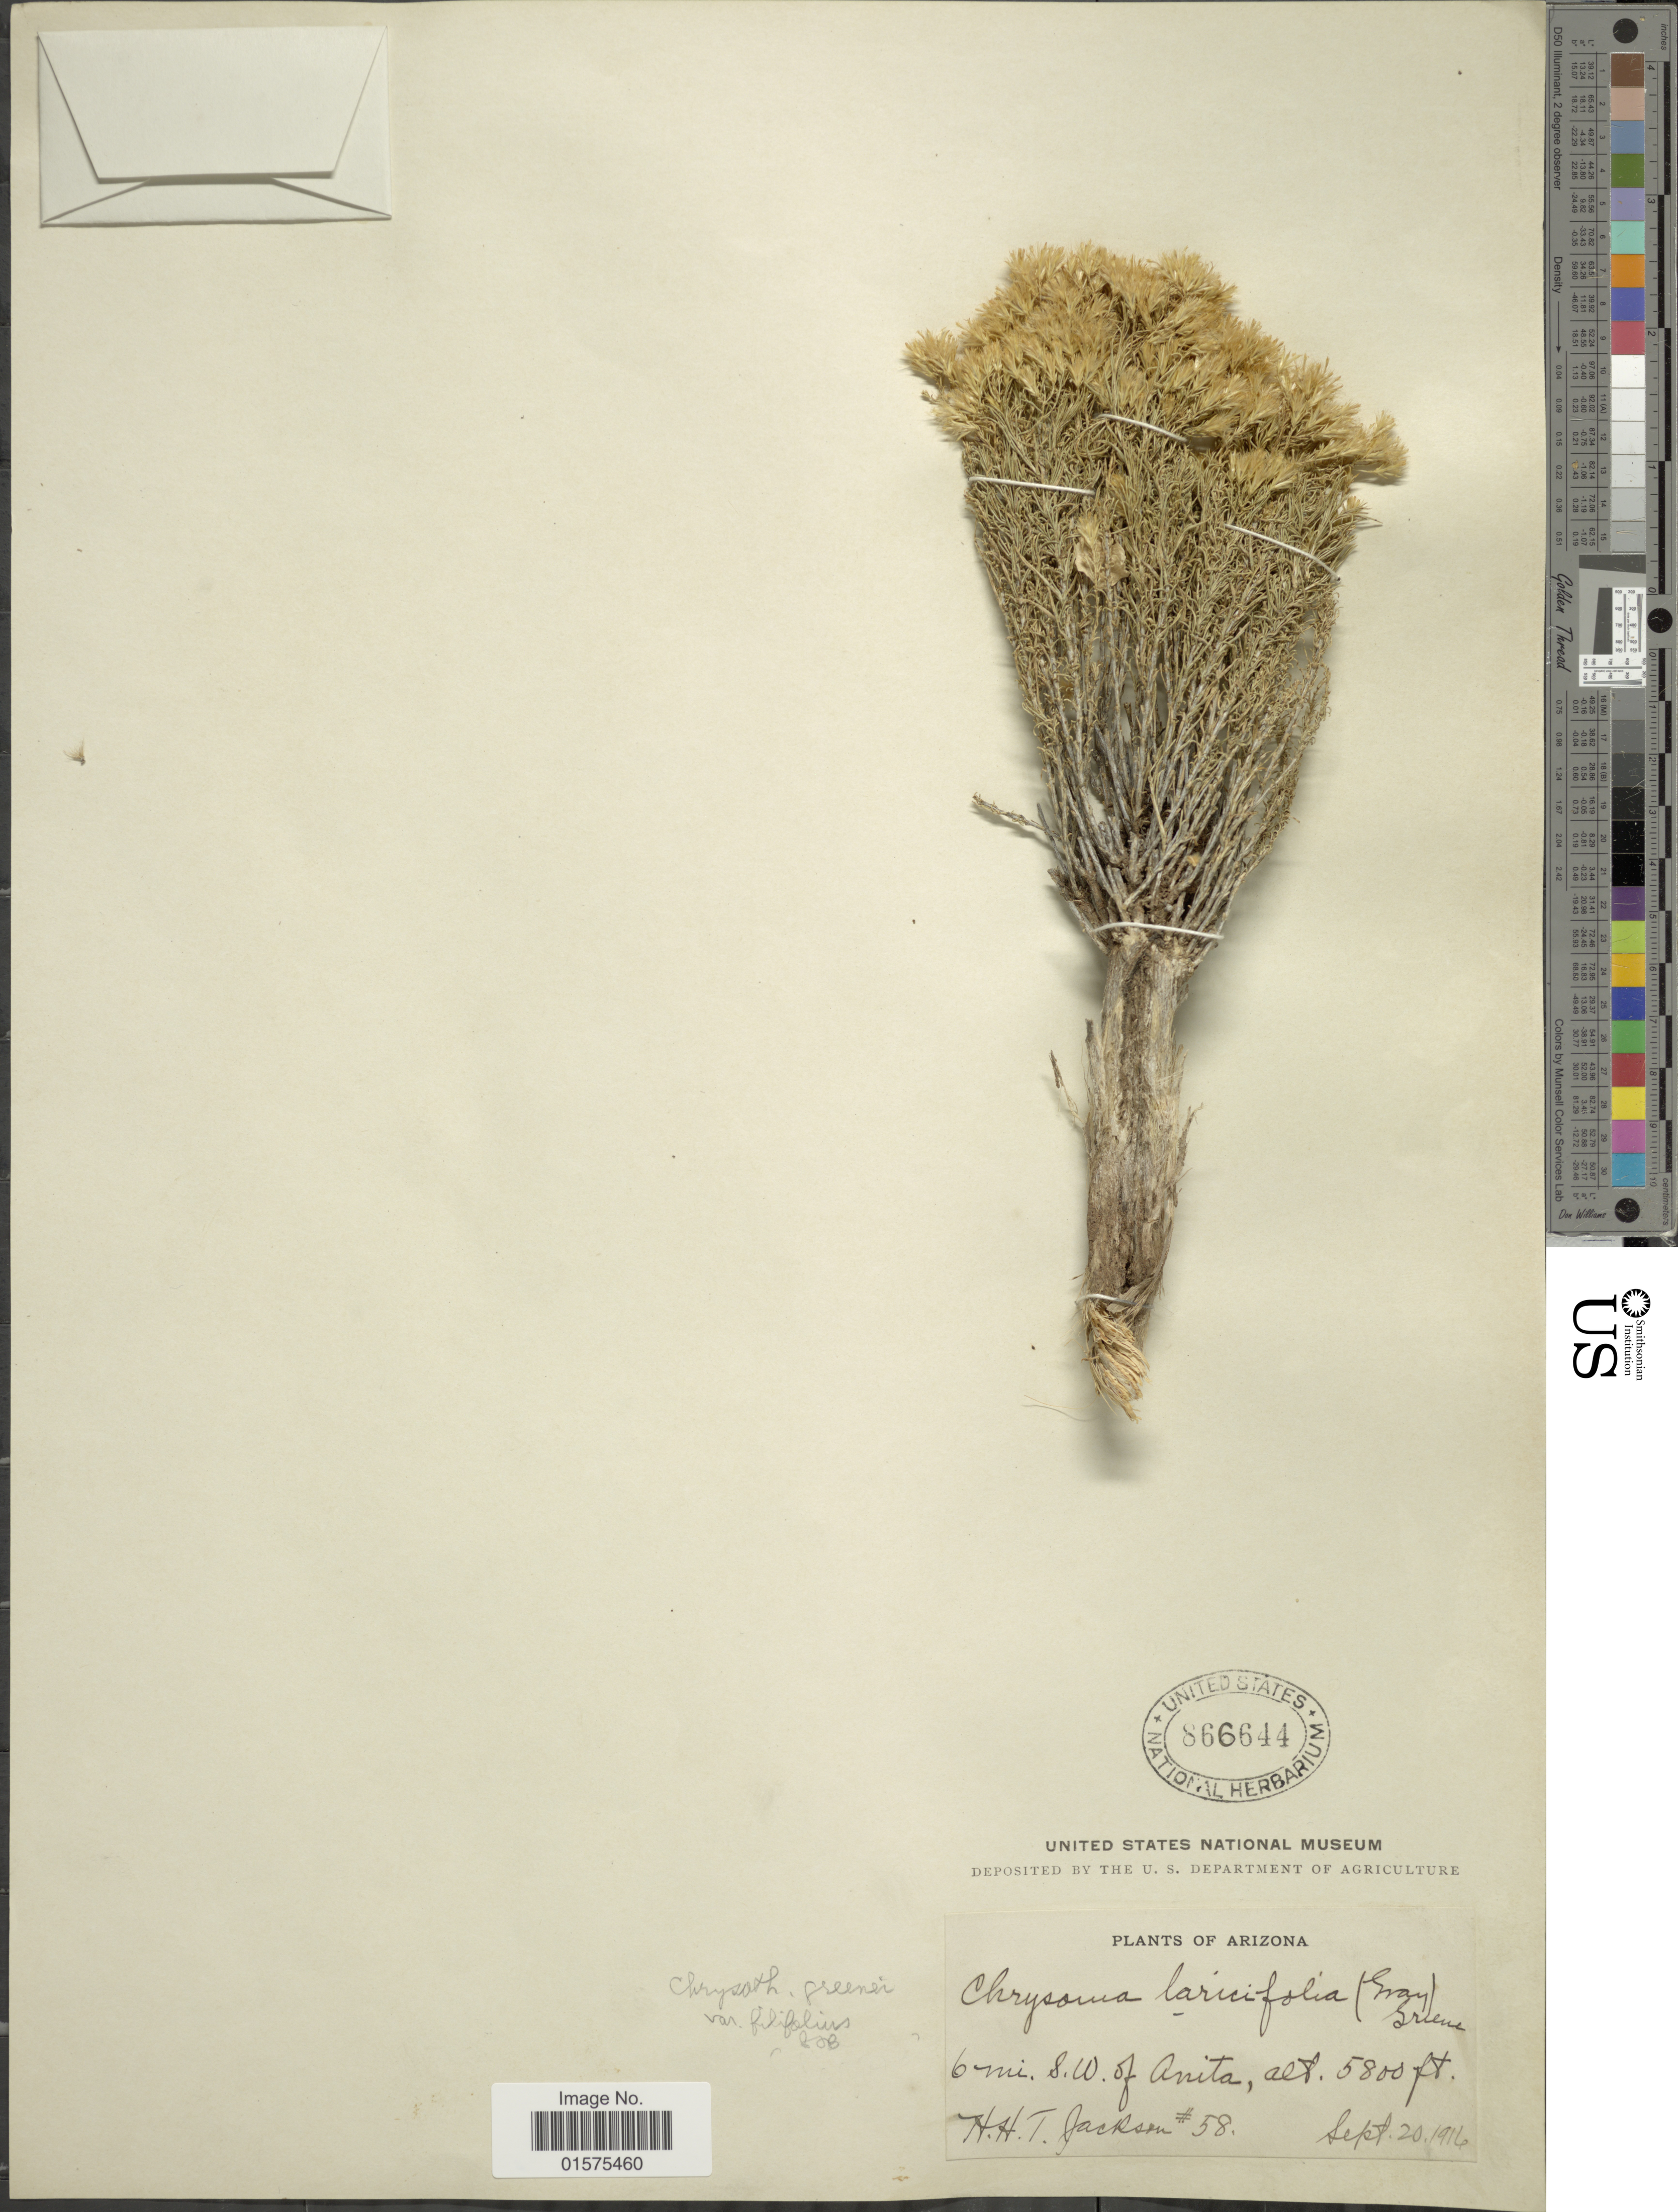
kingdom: Plantae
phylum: Tracheophyta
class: Magnoliopsida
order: Asterales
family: Asteraceae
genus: Chrysothamnus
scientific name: Chrysothamnus greenei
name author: (A. Gray) Greene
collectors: H. Jackson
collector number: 58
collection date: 1916-09-20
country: United States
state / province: Arizona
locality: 6 mi. S.W. of Anita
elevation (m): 1768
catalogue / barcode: US 866644